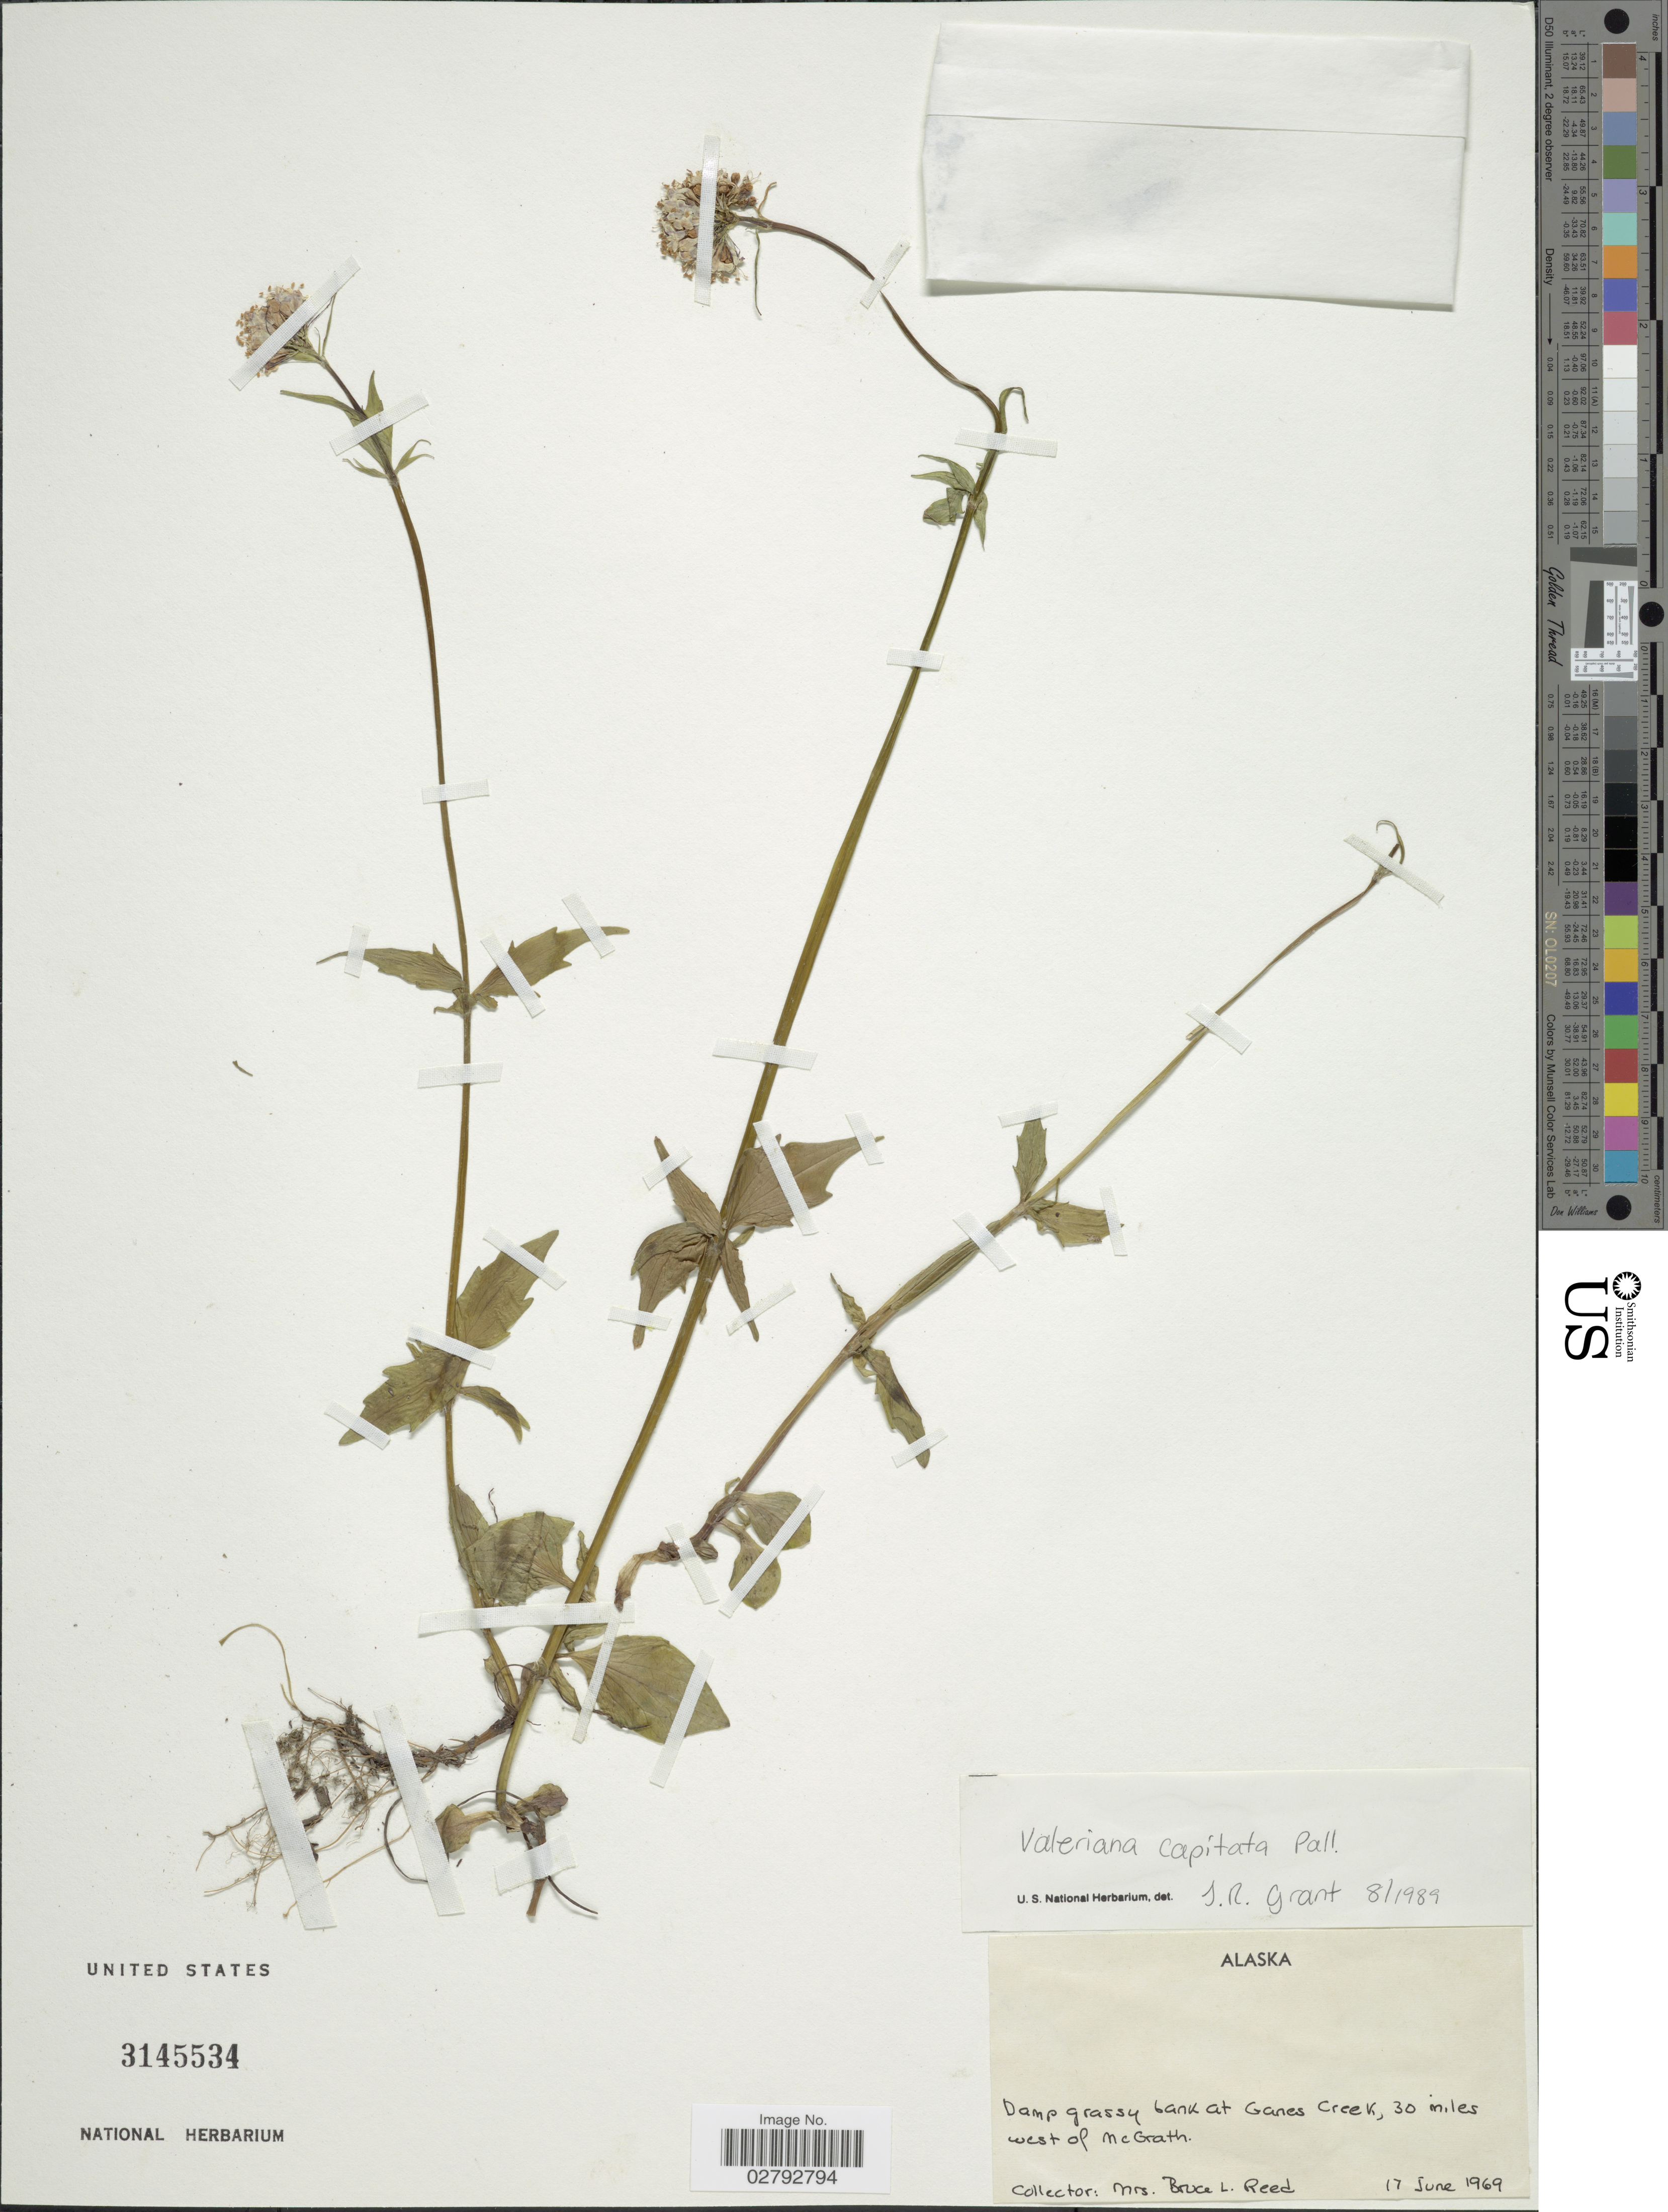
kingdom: Plantae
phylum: Tracheophyta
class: Magnoliopsida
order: Dipsacales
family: Caprifoliaceae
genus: Valeriana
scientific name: Valeriana capitata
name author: Link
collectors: B. Reed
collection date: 1969-06-17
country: United States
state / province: Alaska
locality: Damp grassy bank at Ganes Creek, 30 miles west of McGrath.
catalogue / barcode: US 3145534